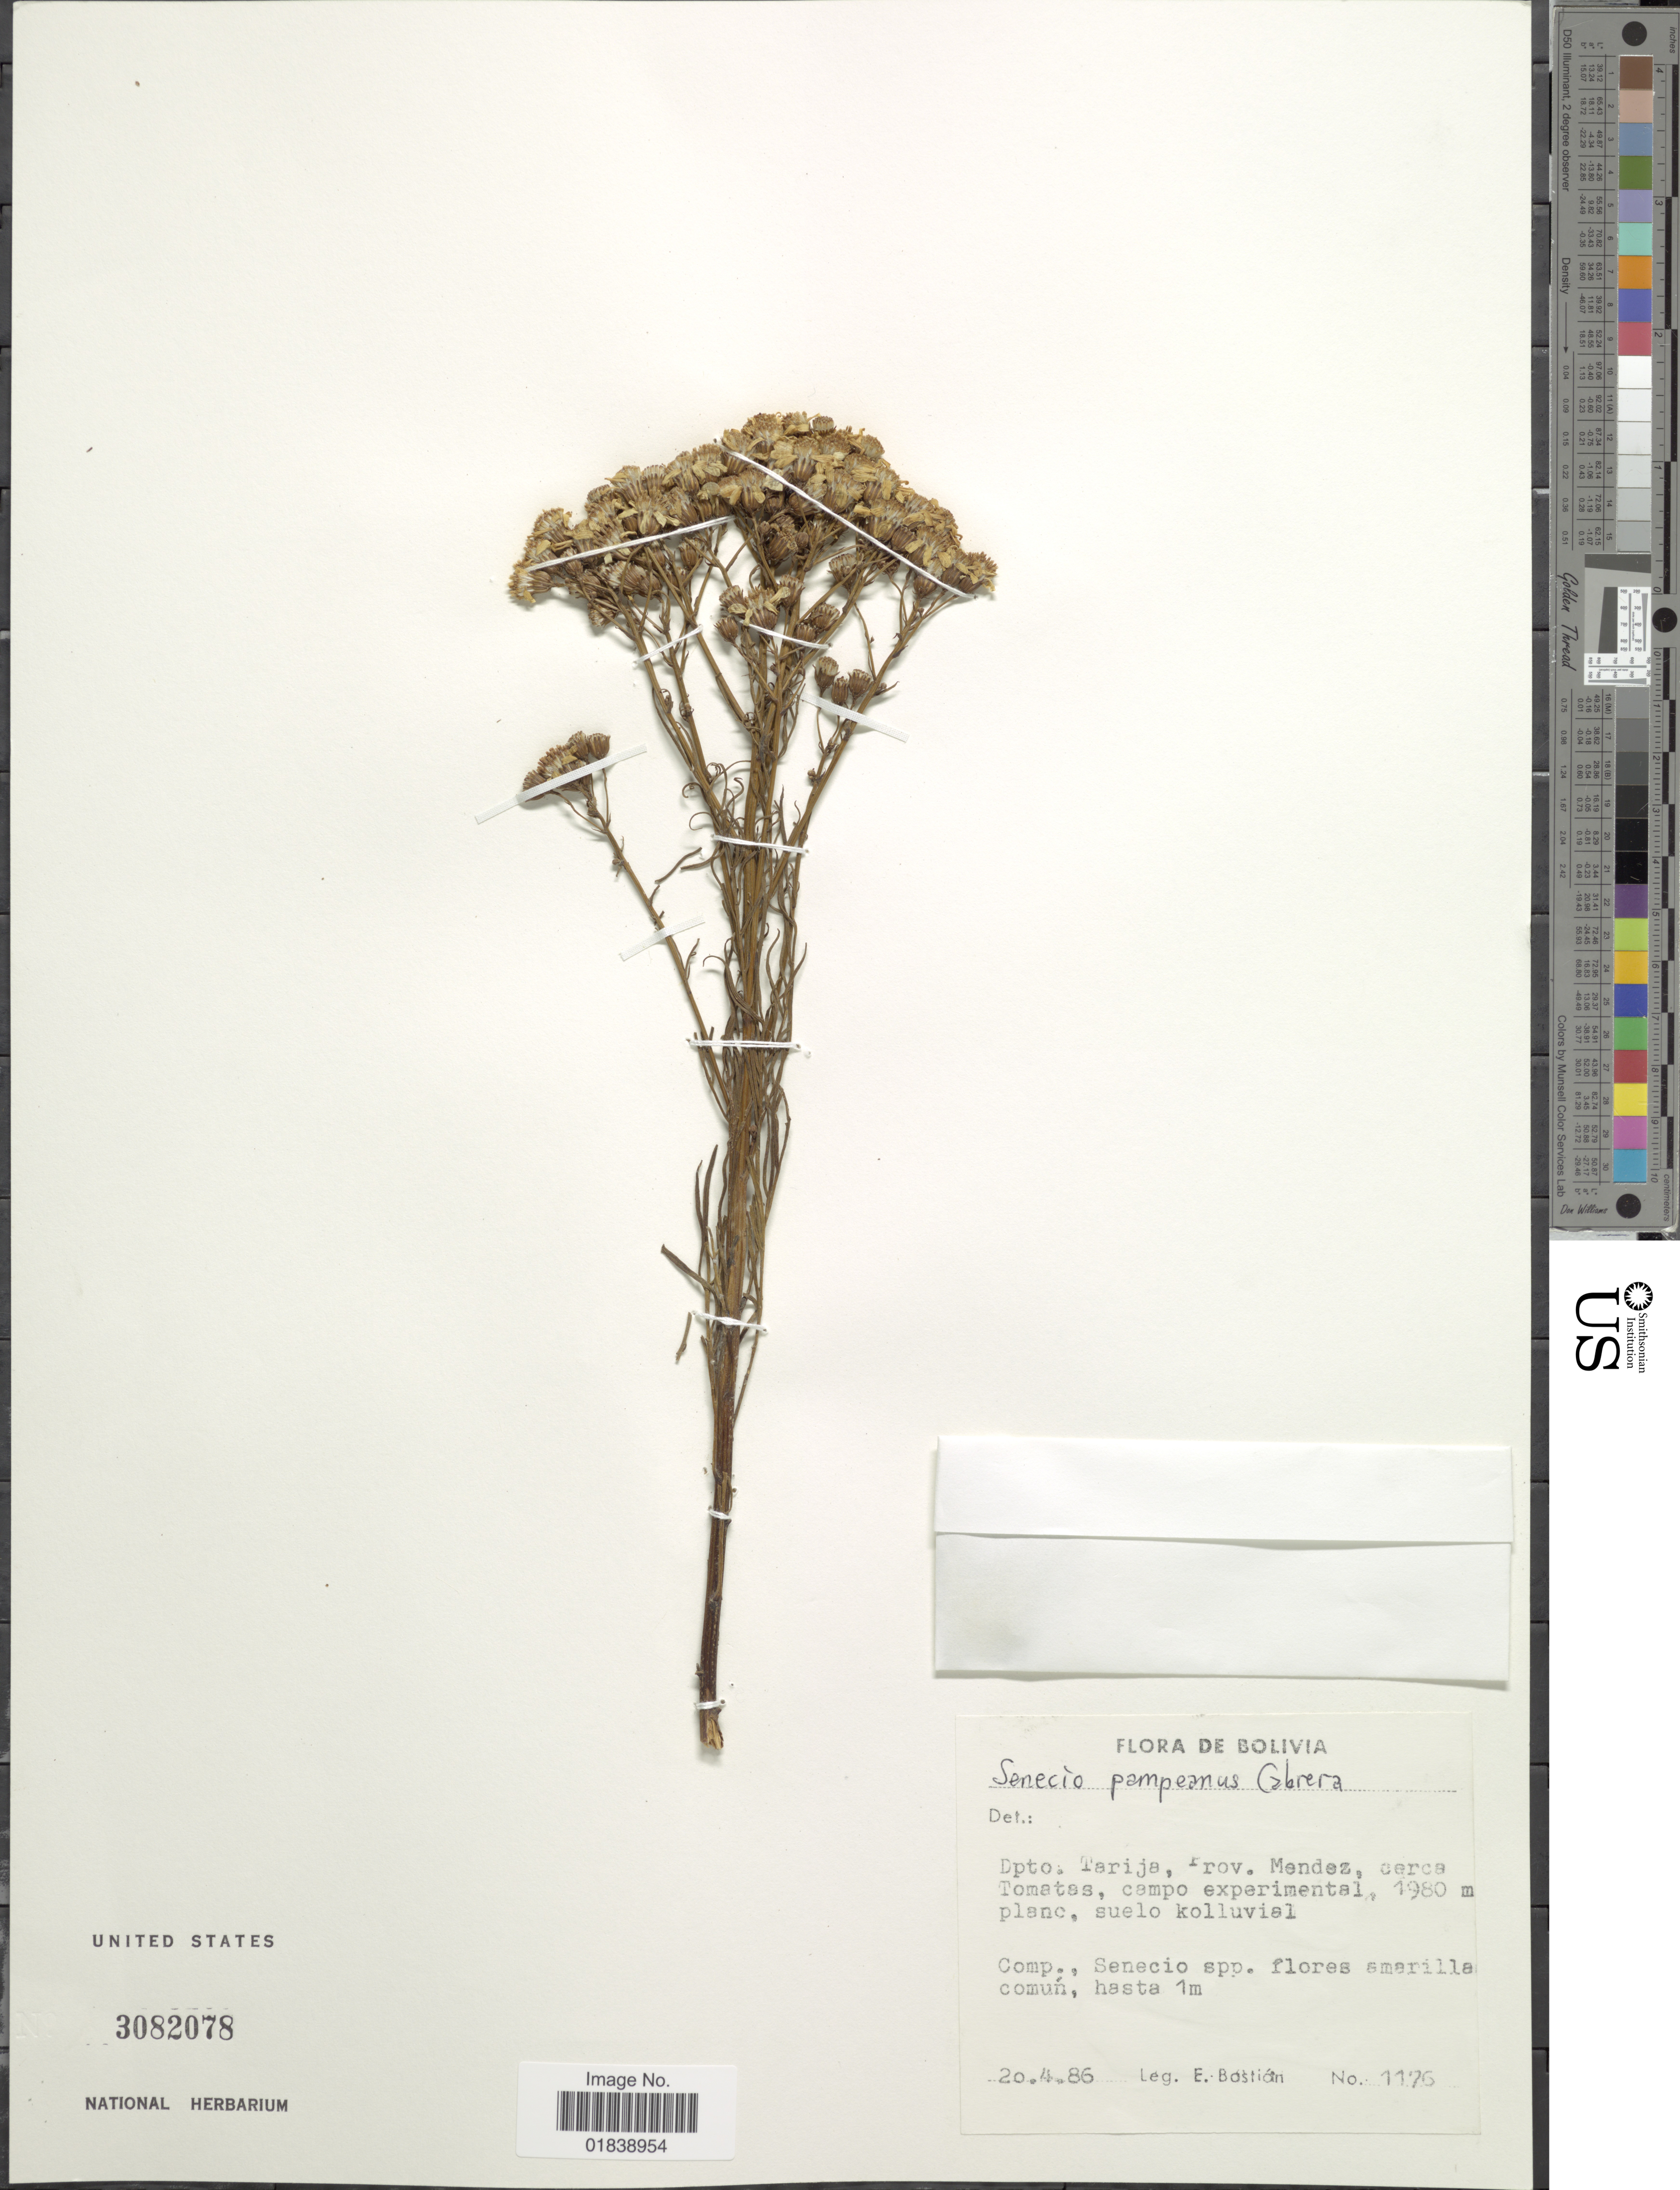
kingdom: Plantae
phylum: Tracheophyta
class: Magnoliopsida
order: Asterales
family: Asteraceae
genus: Senecio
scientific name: Senecio pampeanus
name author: Cabrera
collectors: E. Bastian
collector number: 1176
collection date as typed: Transcribed d/m/y: 20/4/86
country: Bolivia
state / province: Tarija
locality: Prov. Mendez, cerca Tomatas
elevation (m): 1980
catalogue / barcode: US 3082078